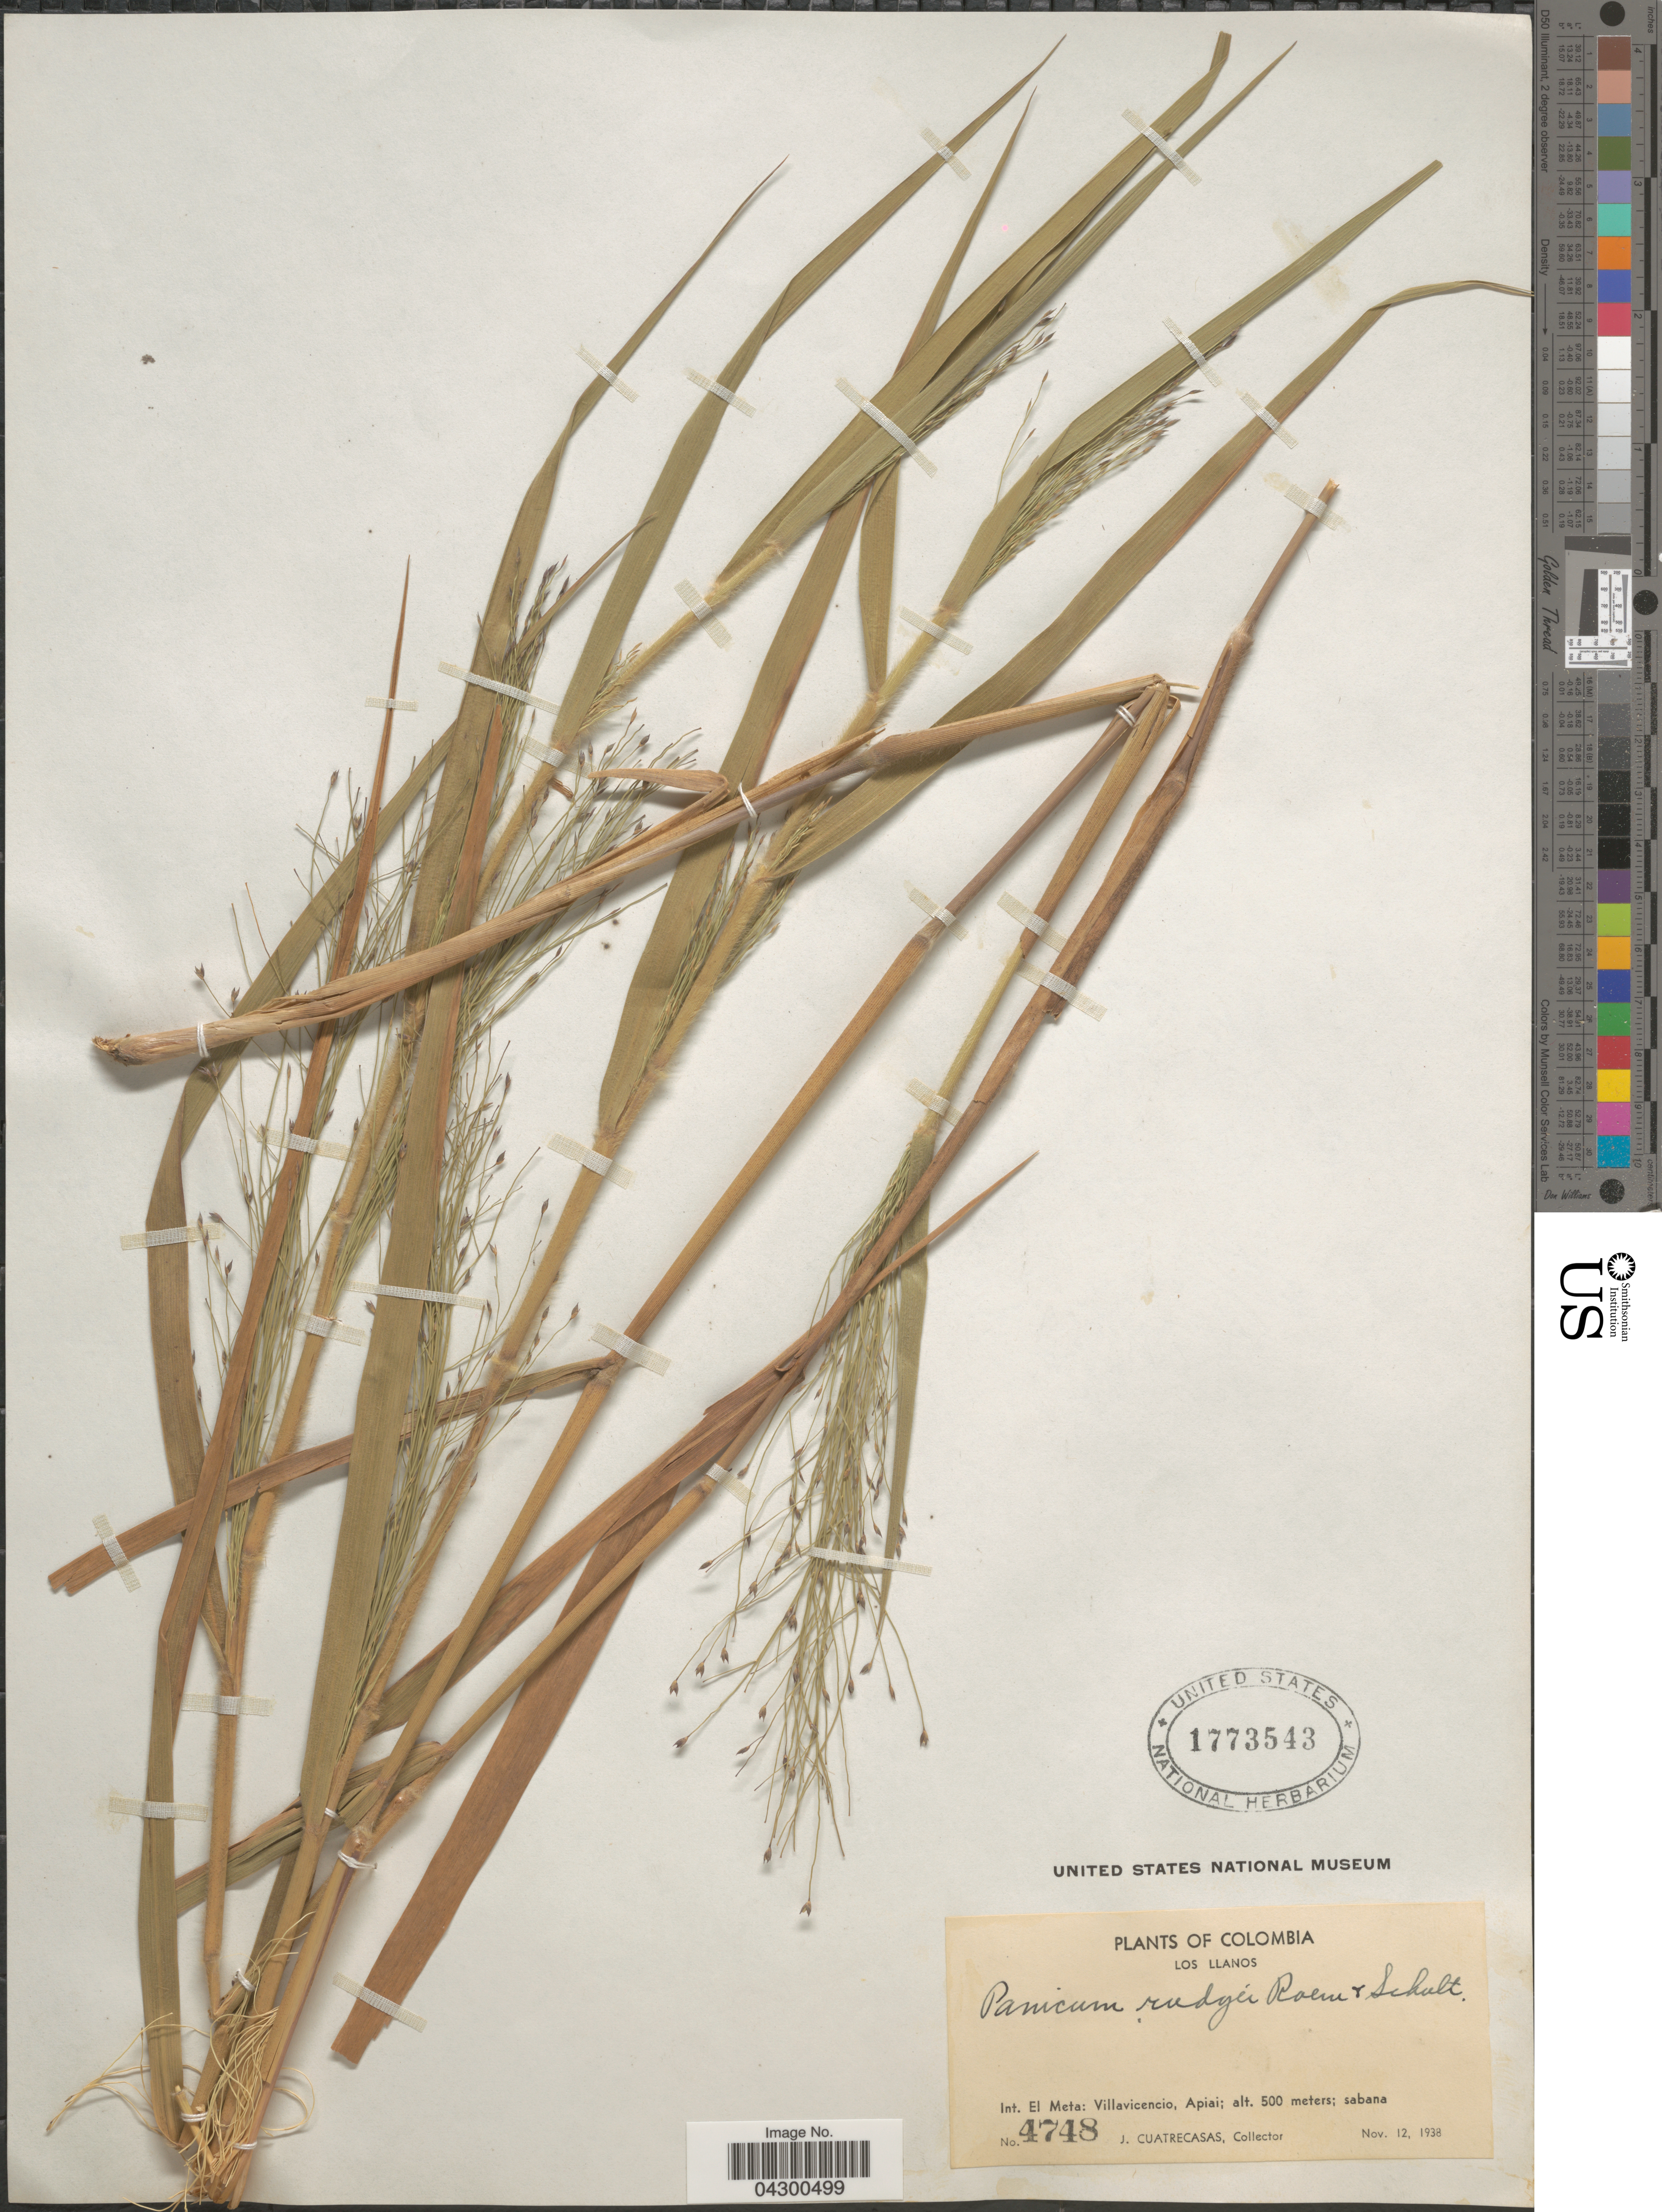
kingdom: Plantae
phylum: Tracheophyta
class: Liliopsida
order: Poales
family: Poaceae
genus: Panicum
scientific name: Panicum rudgei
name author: Roem. & Schult.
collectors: J. Cuatrecasas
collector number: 4748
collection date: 1938-11-12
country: Colombia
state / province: Meta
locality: Los Llanos. Int. El Meta: Villavicencio, Apiai; sabana.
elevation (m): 500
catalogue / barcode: US 1773543